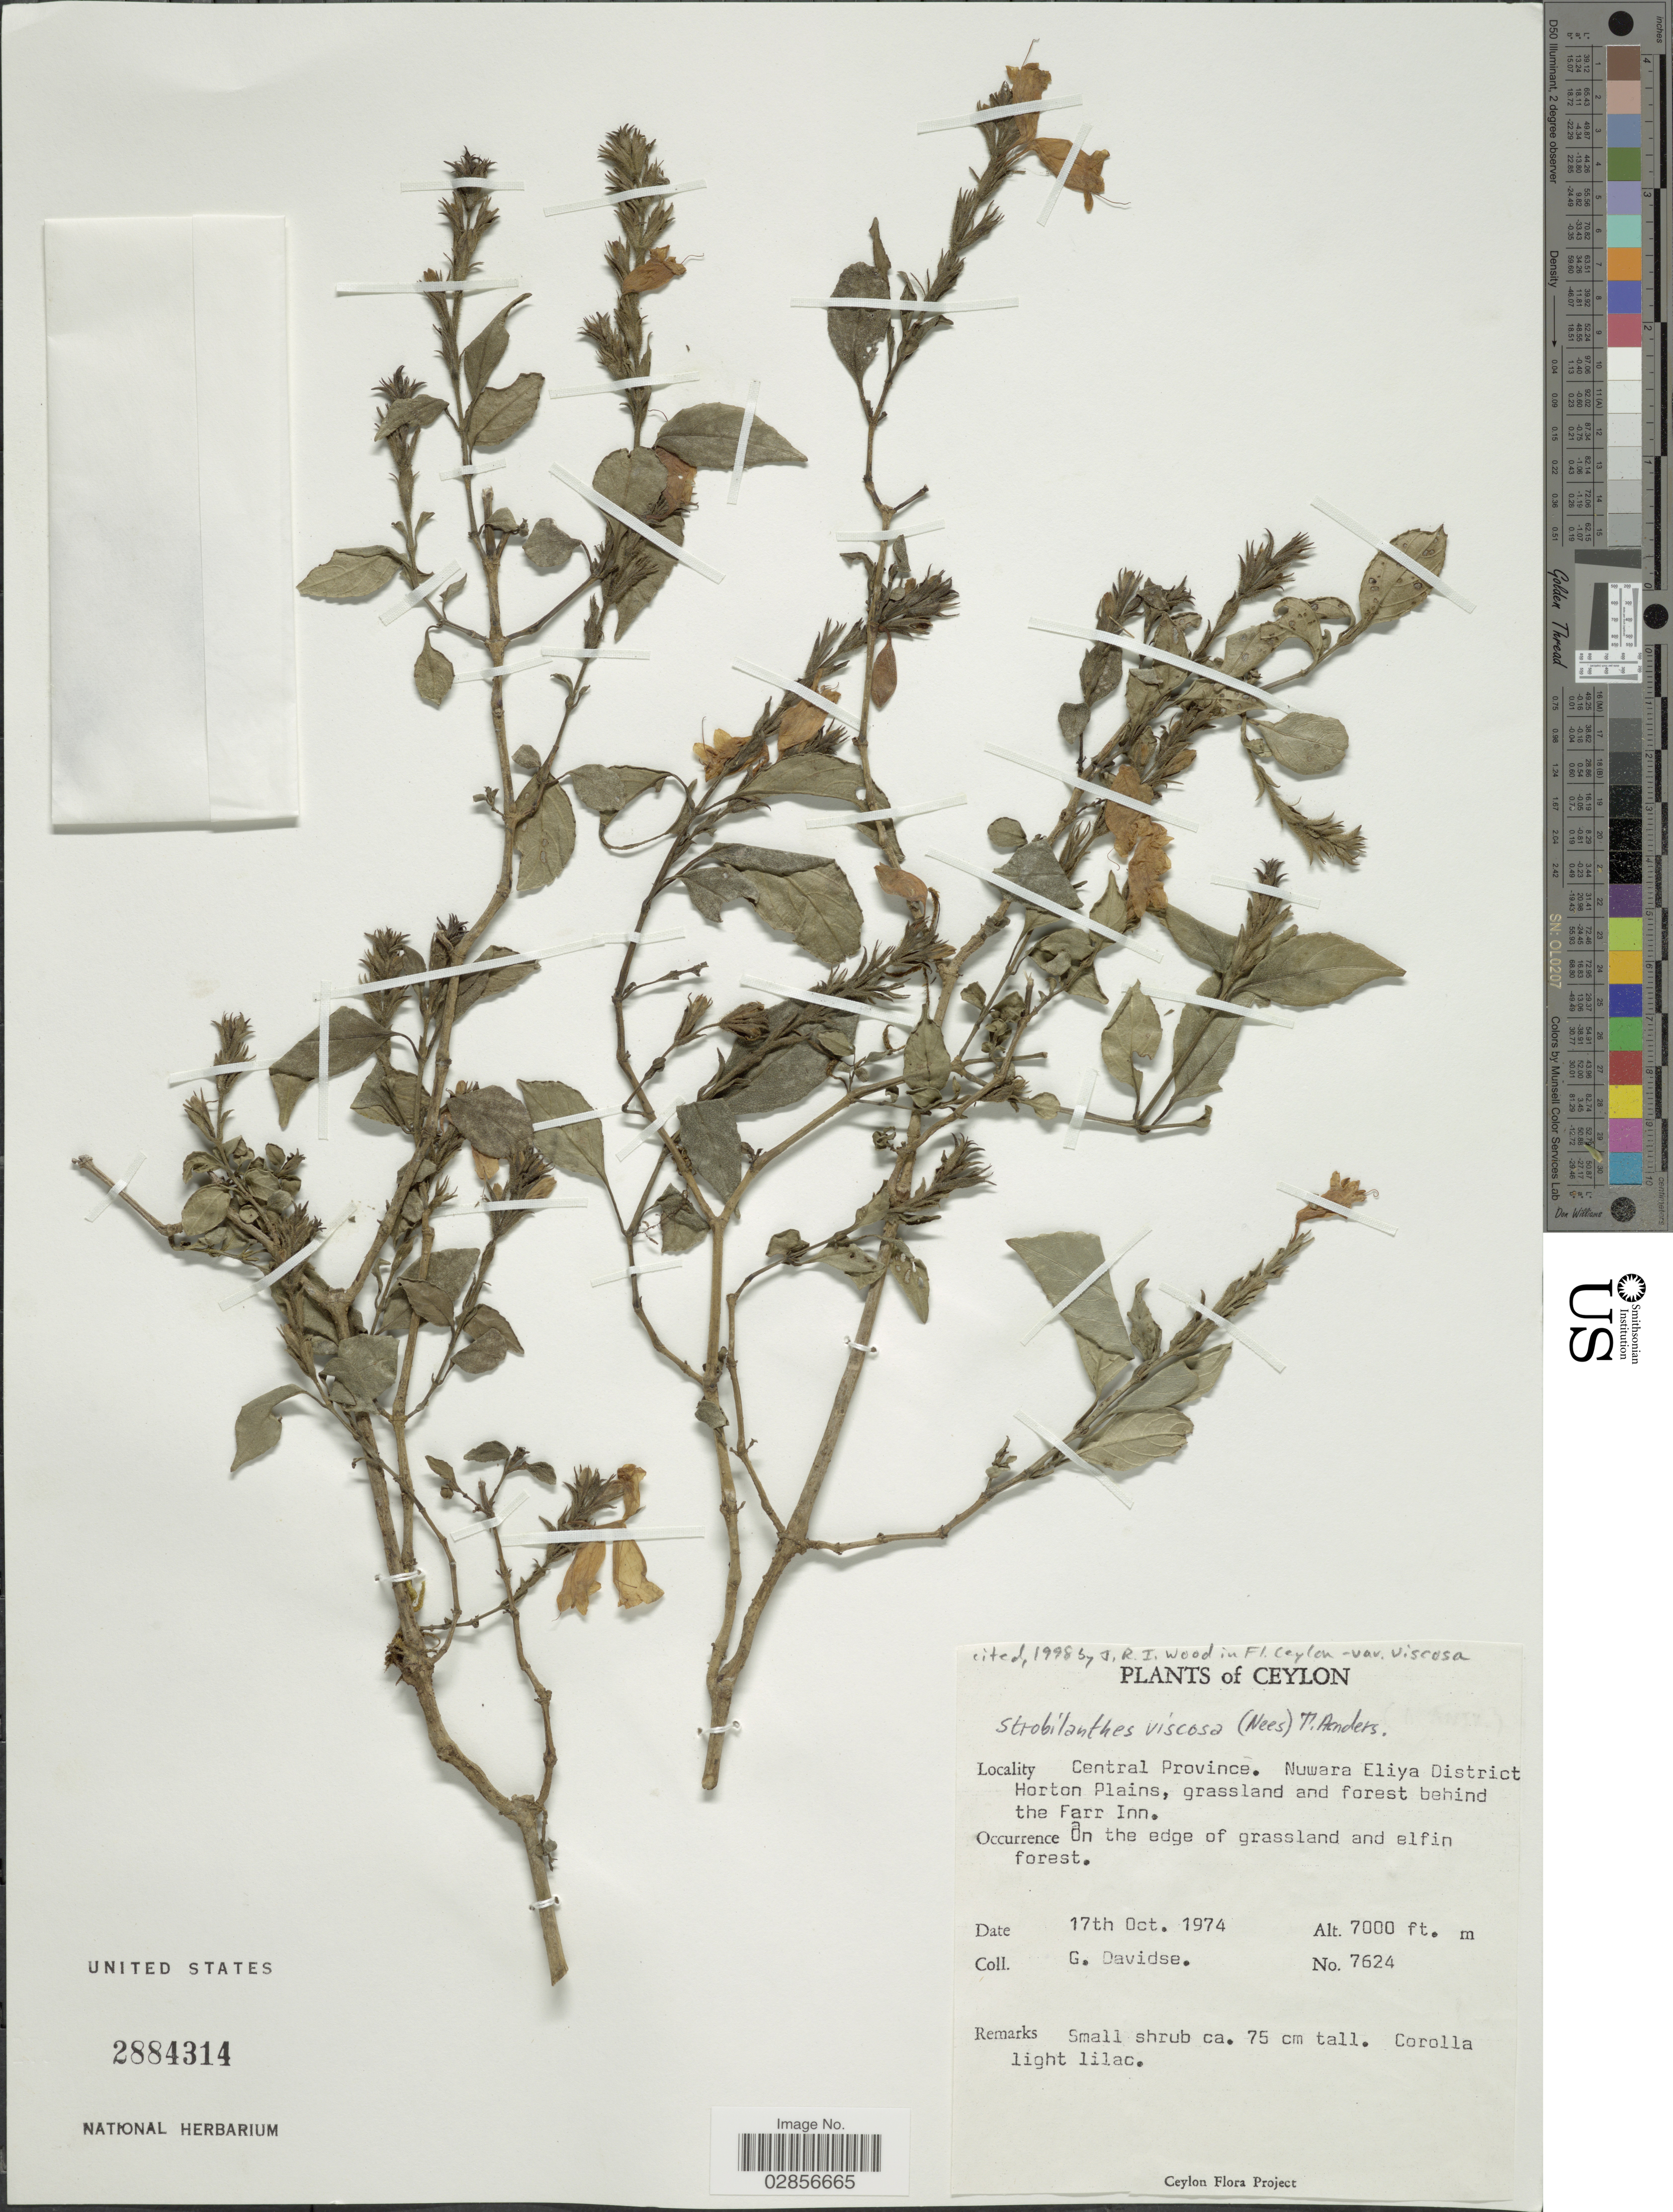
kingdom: Plantae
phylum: Tracheophyta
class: Magnoliopsida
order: Lamiales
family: Acanthaceae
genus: Strobilanthes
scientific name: Strobilanthes viscosa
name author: T. Anderson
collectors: G. Davidse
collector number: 624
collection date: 1974-10-17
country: Sri Lanka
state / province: Central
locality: Ceylon, Central Province. Nuwara Eliya District Horton Plains, grassland and forest behind the Farr Inn.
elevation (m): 2134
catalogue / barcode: US 2884314